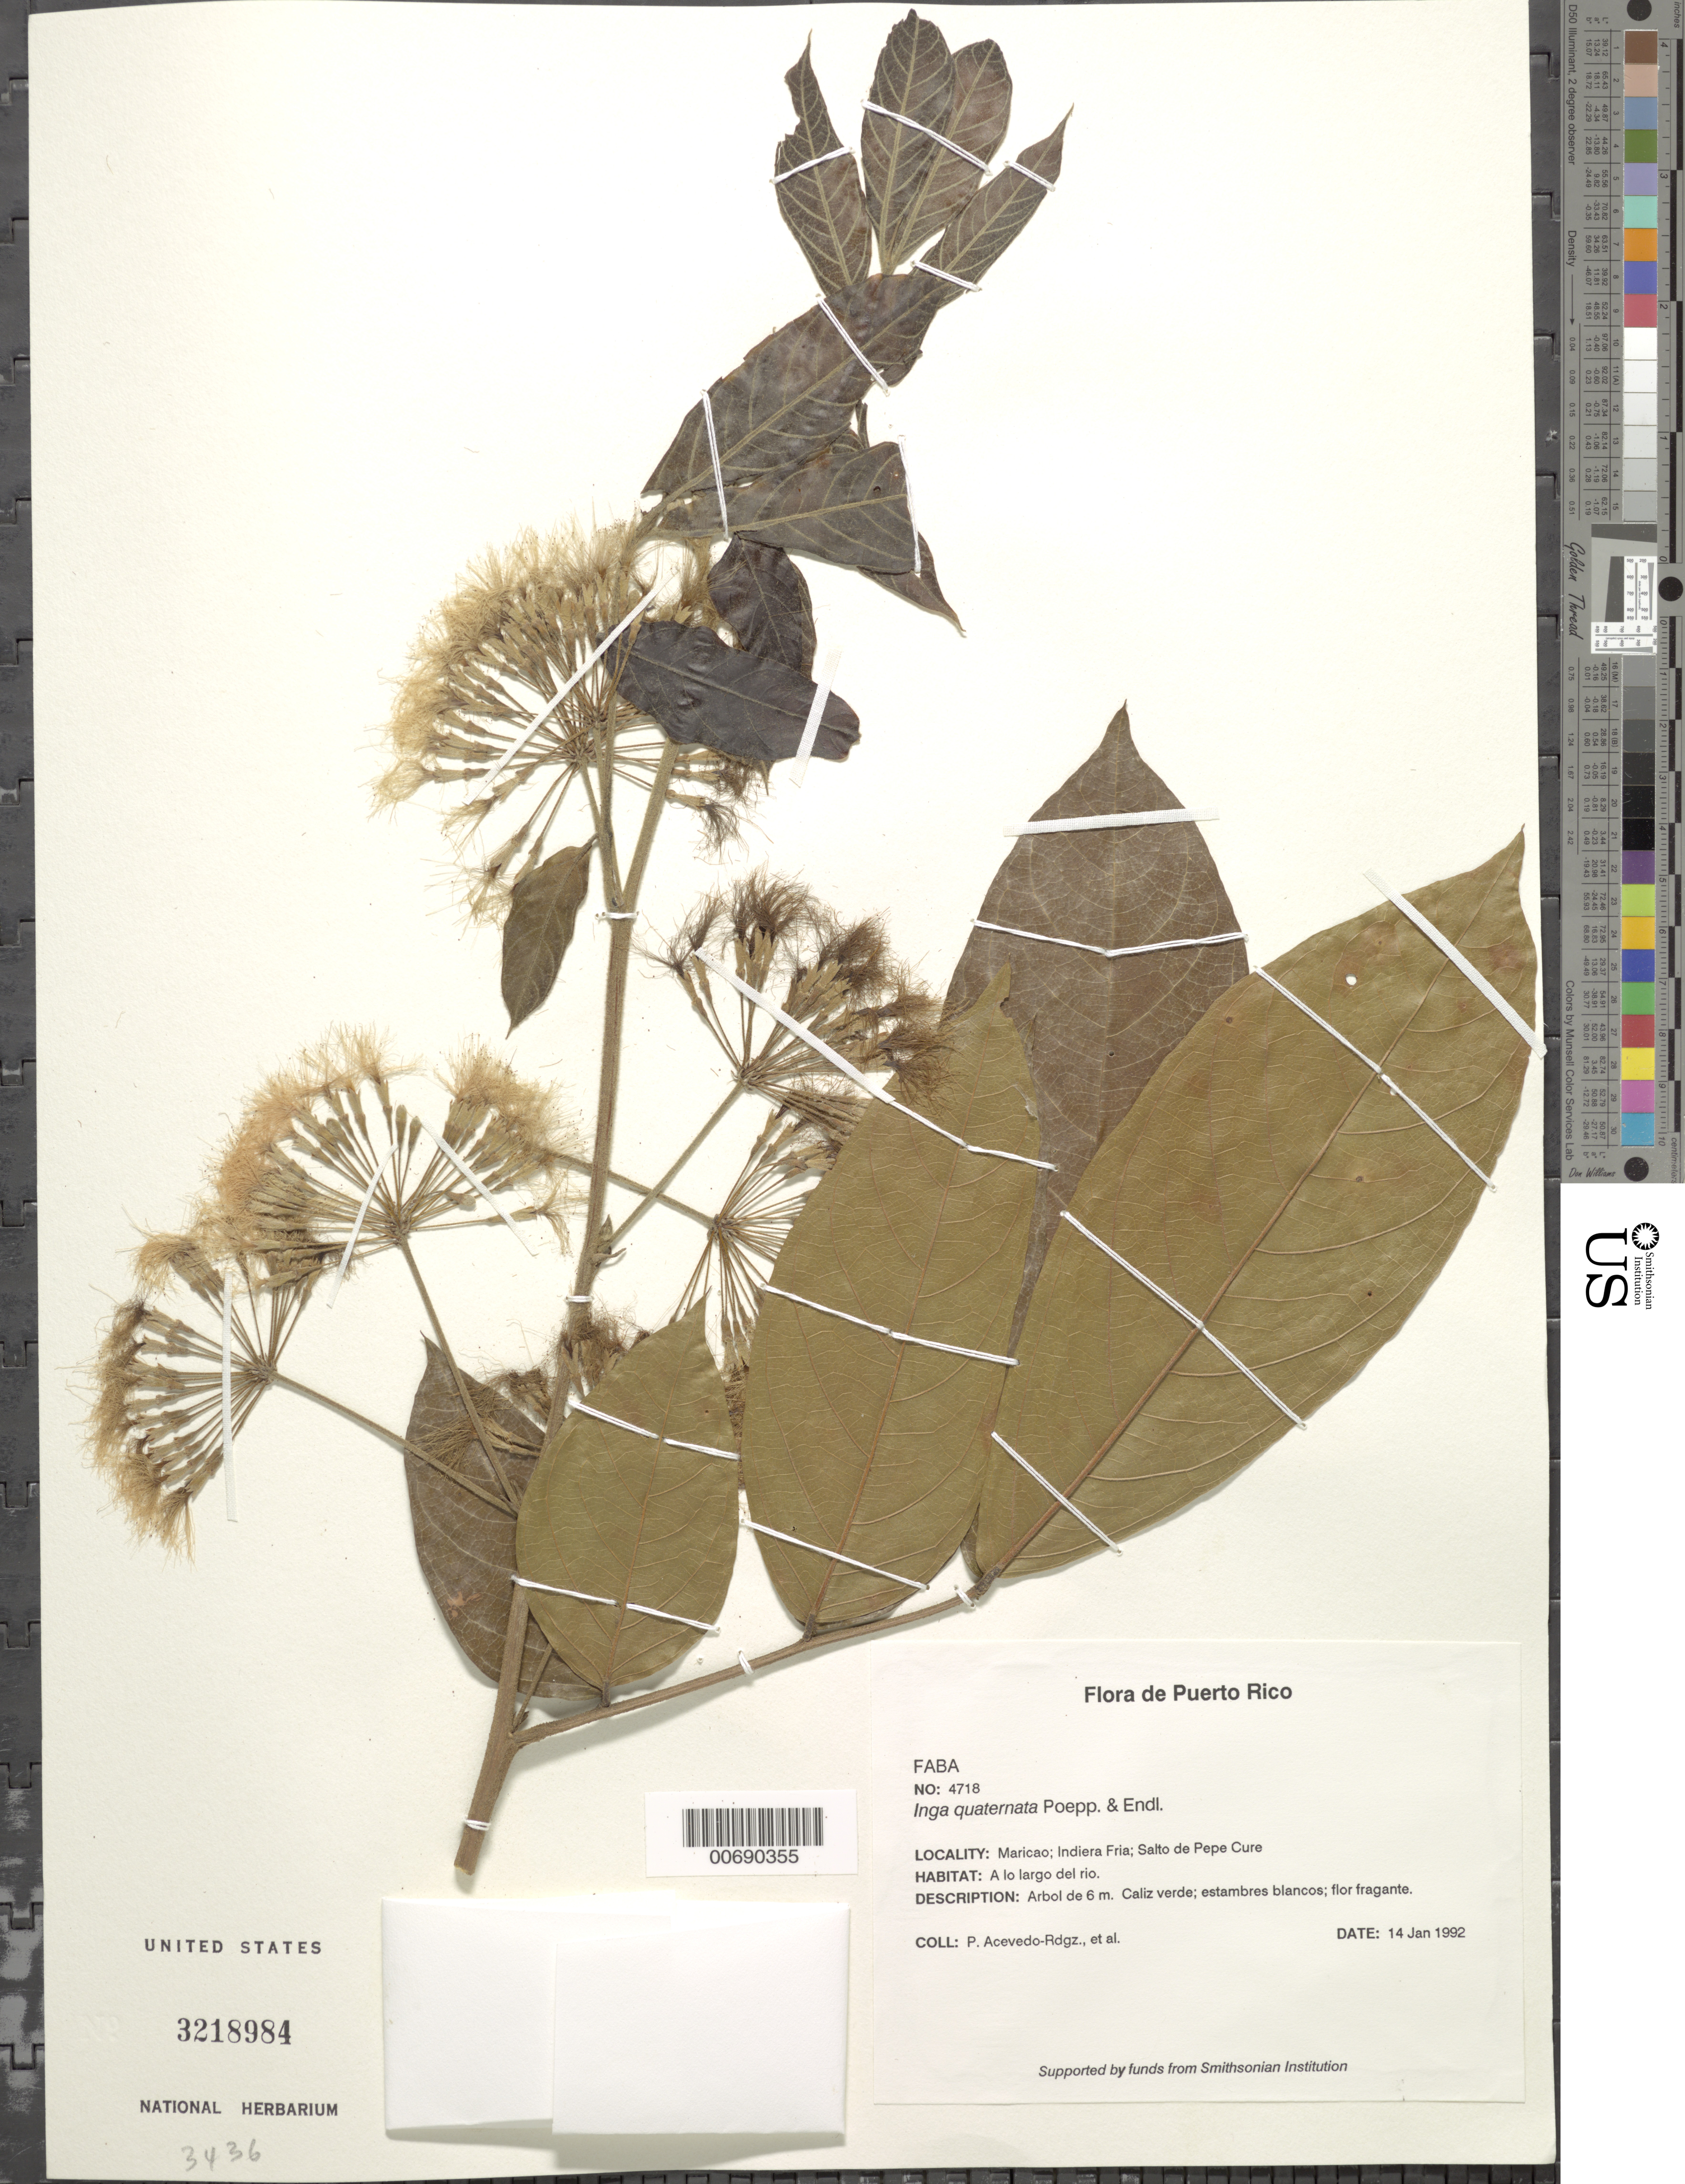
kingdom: Plantae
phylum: Tracheophyta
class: Magnoliopsida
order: Fabales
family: Fabaceae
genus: Inga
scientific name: Inga quaternata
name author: Poepp. & Endl.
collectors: P. Acevedo-Rodr.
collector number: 4718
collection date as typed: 14 Jan 1992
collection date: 1992-01-14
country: Puerto Rico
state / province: Maricao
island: Puerto Rico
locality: Maricao; Indiera Fria; Salto de Pepe Cure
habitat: A lo largo del río.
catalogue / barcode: US 3218984